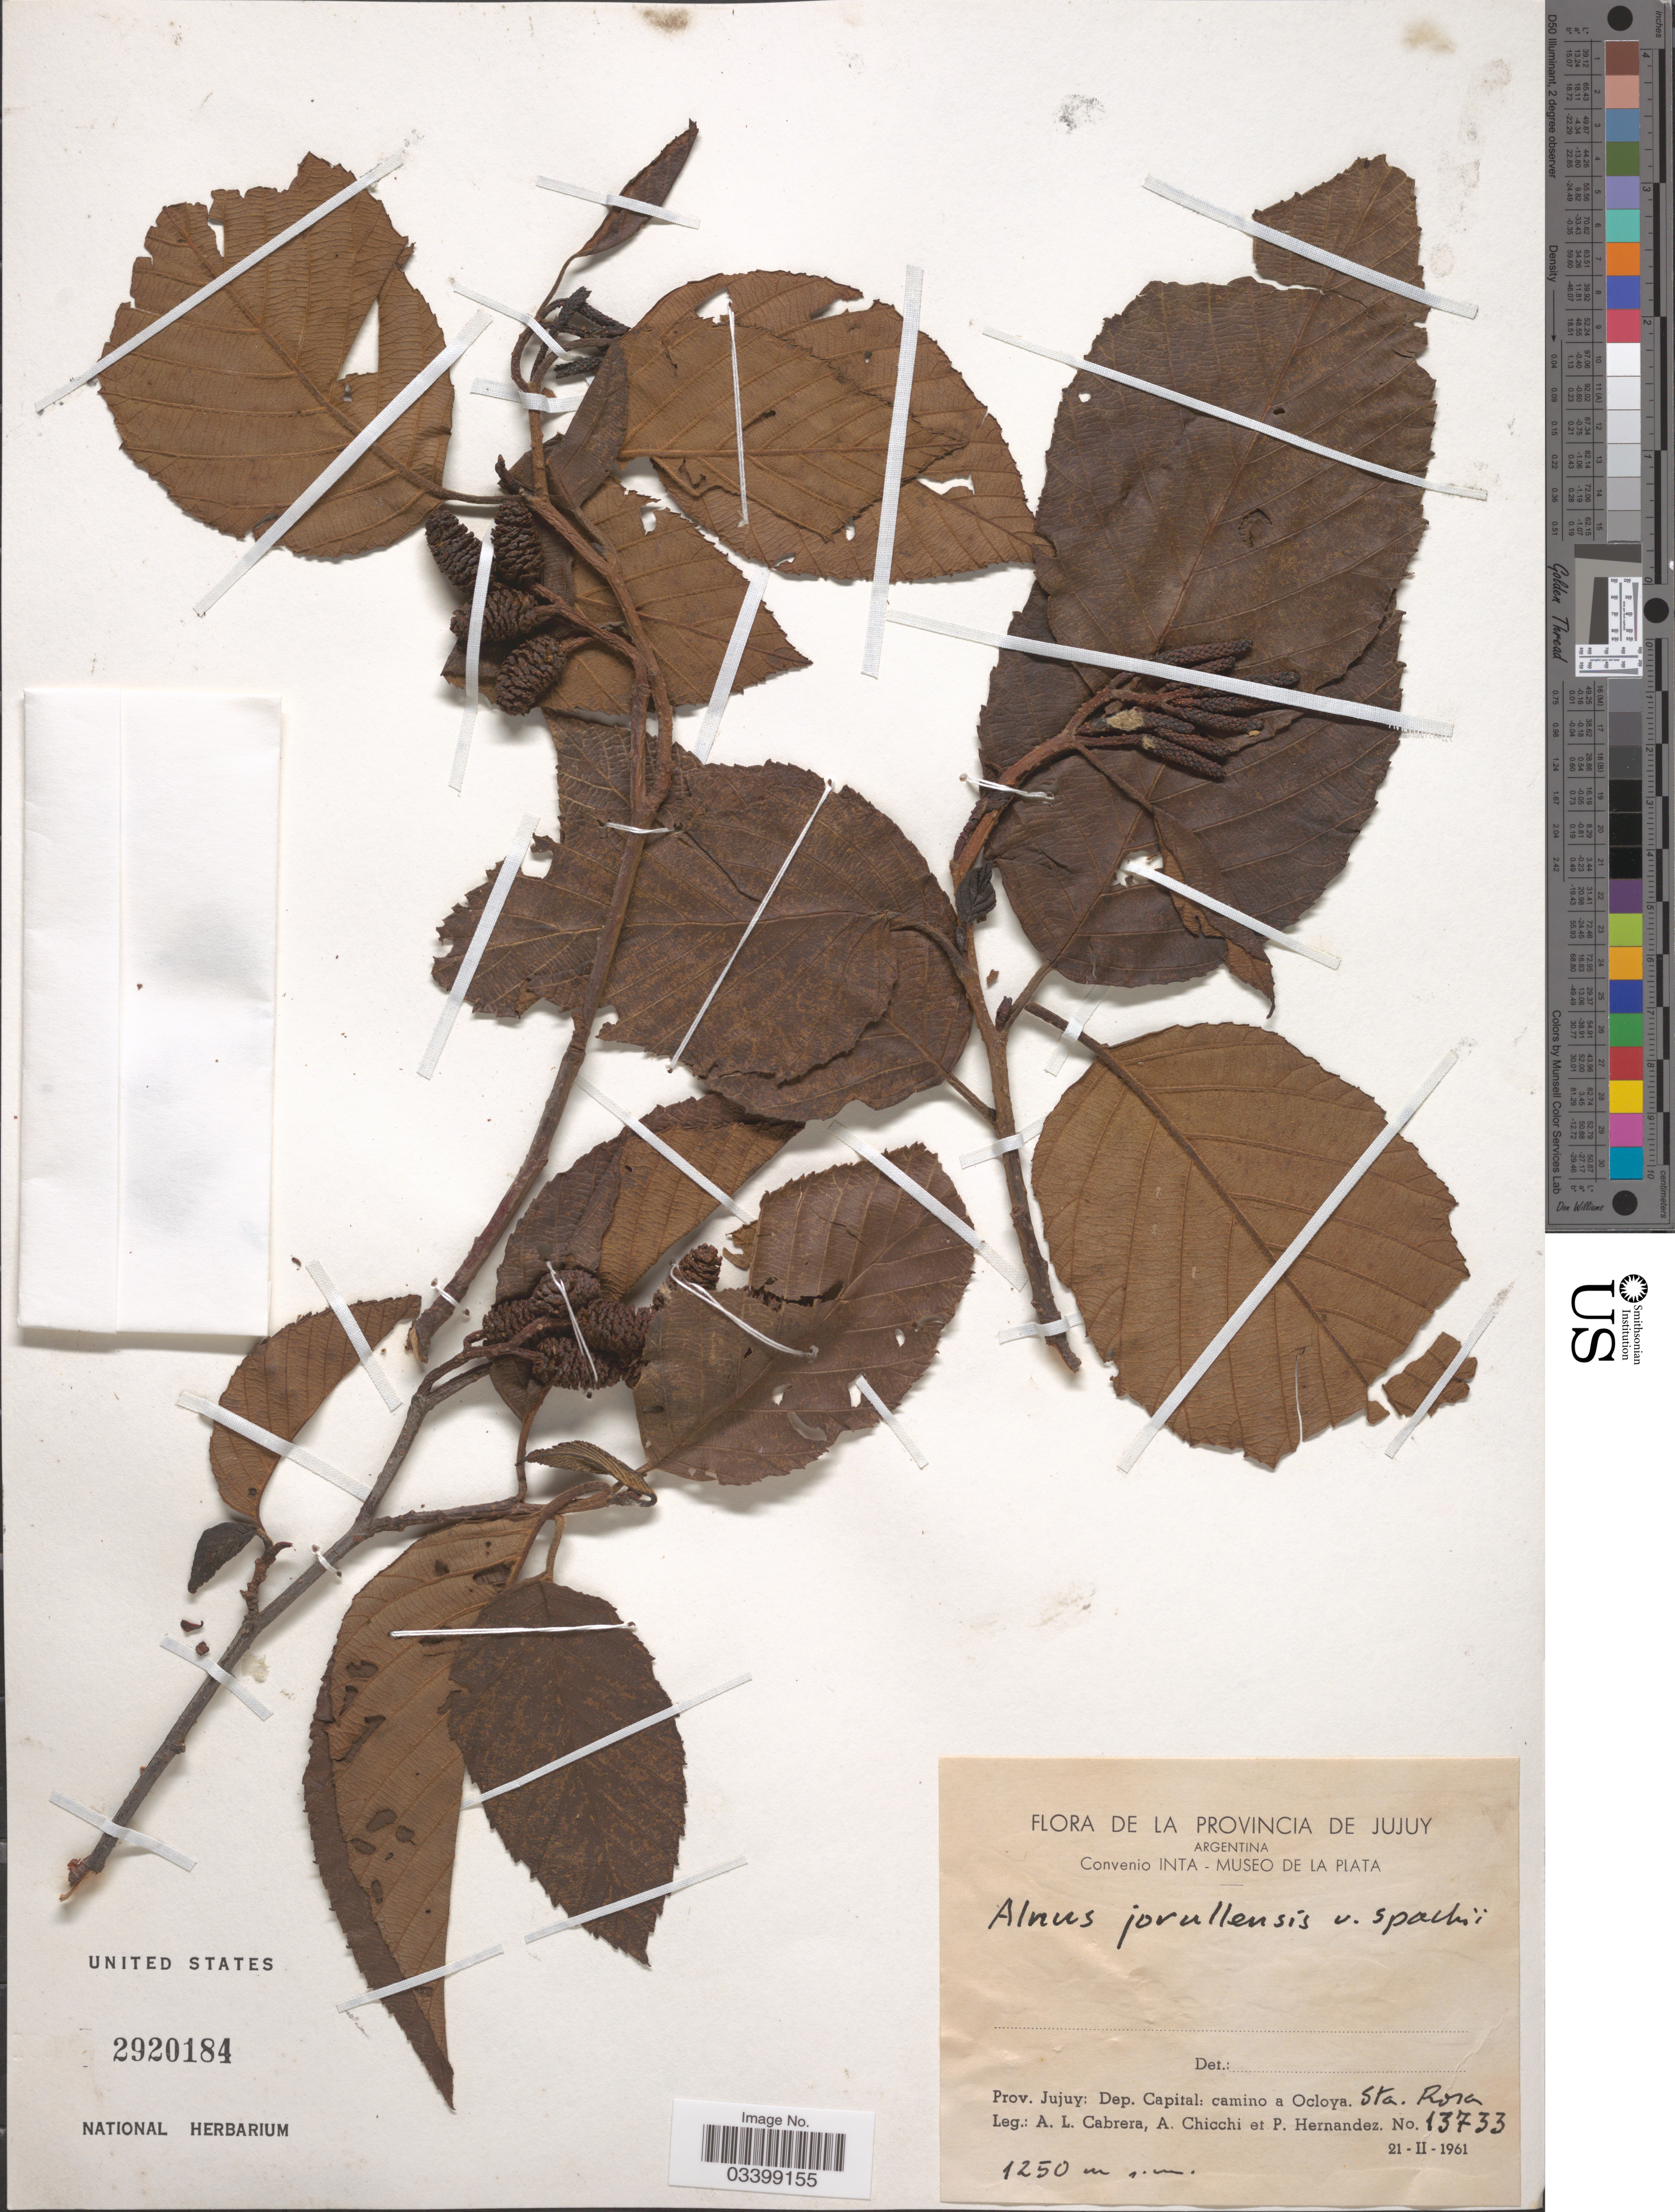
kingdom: Plantae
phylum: Tracheophyta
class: Magnoliopsida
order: Fagales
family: Betulaceae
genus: Alnus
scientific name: Alnus acuminata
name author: Kunth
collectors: A. L. Cabrera, A. Chicchi & P. Hernandez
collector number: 13733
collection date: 1961-02-21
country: Argentina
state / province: Jujuy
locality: Dep. Capital: camino a Oclaya. Sta. Rosa.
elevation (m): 1250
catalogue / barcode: US 2920184